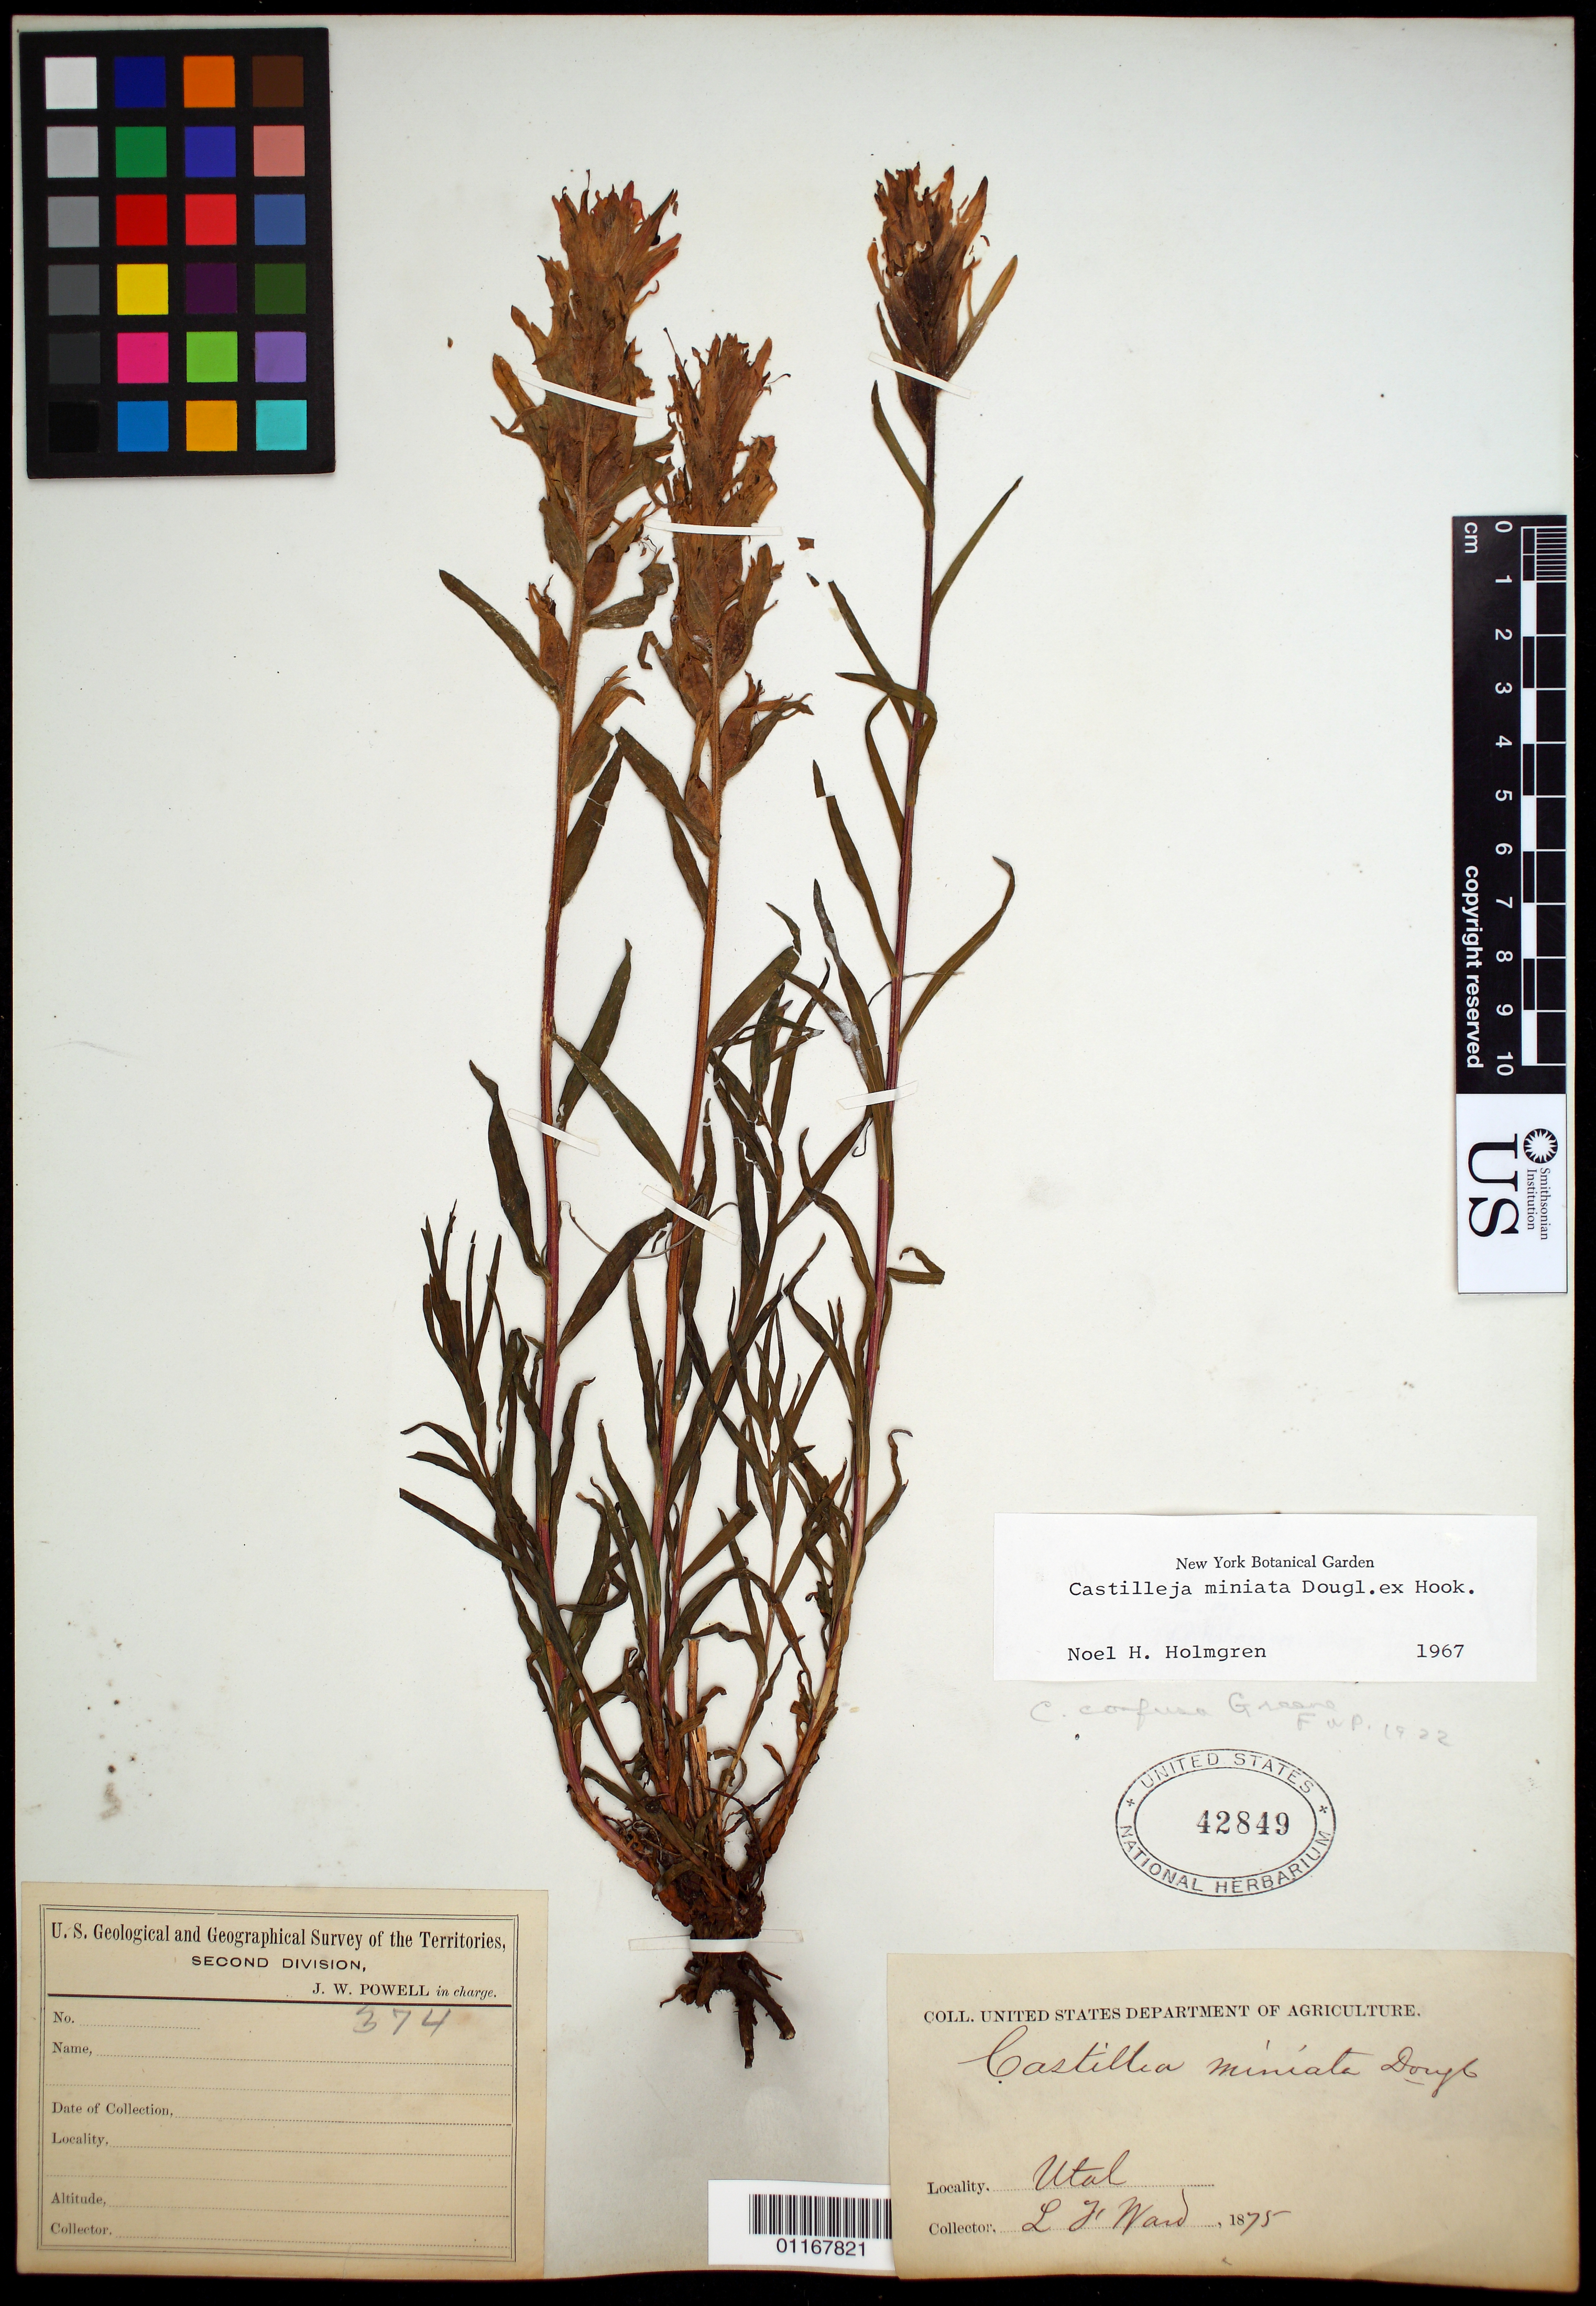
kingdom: Plantae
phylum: Tracheophyta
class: Magnoliopsida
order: Lamiales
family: Orobanchaceae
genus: Castilleja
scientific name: Castilleja miniata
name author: Douglas ex Hook.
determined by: Holmgren, N. H., (NY), New York Botanical Garden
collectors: L. F. Ward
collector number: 374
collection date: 1875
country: United States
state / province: Utah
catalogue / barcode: US 42849